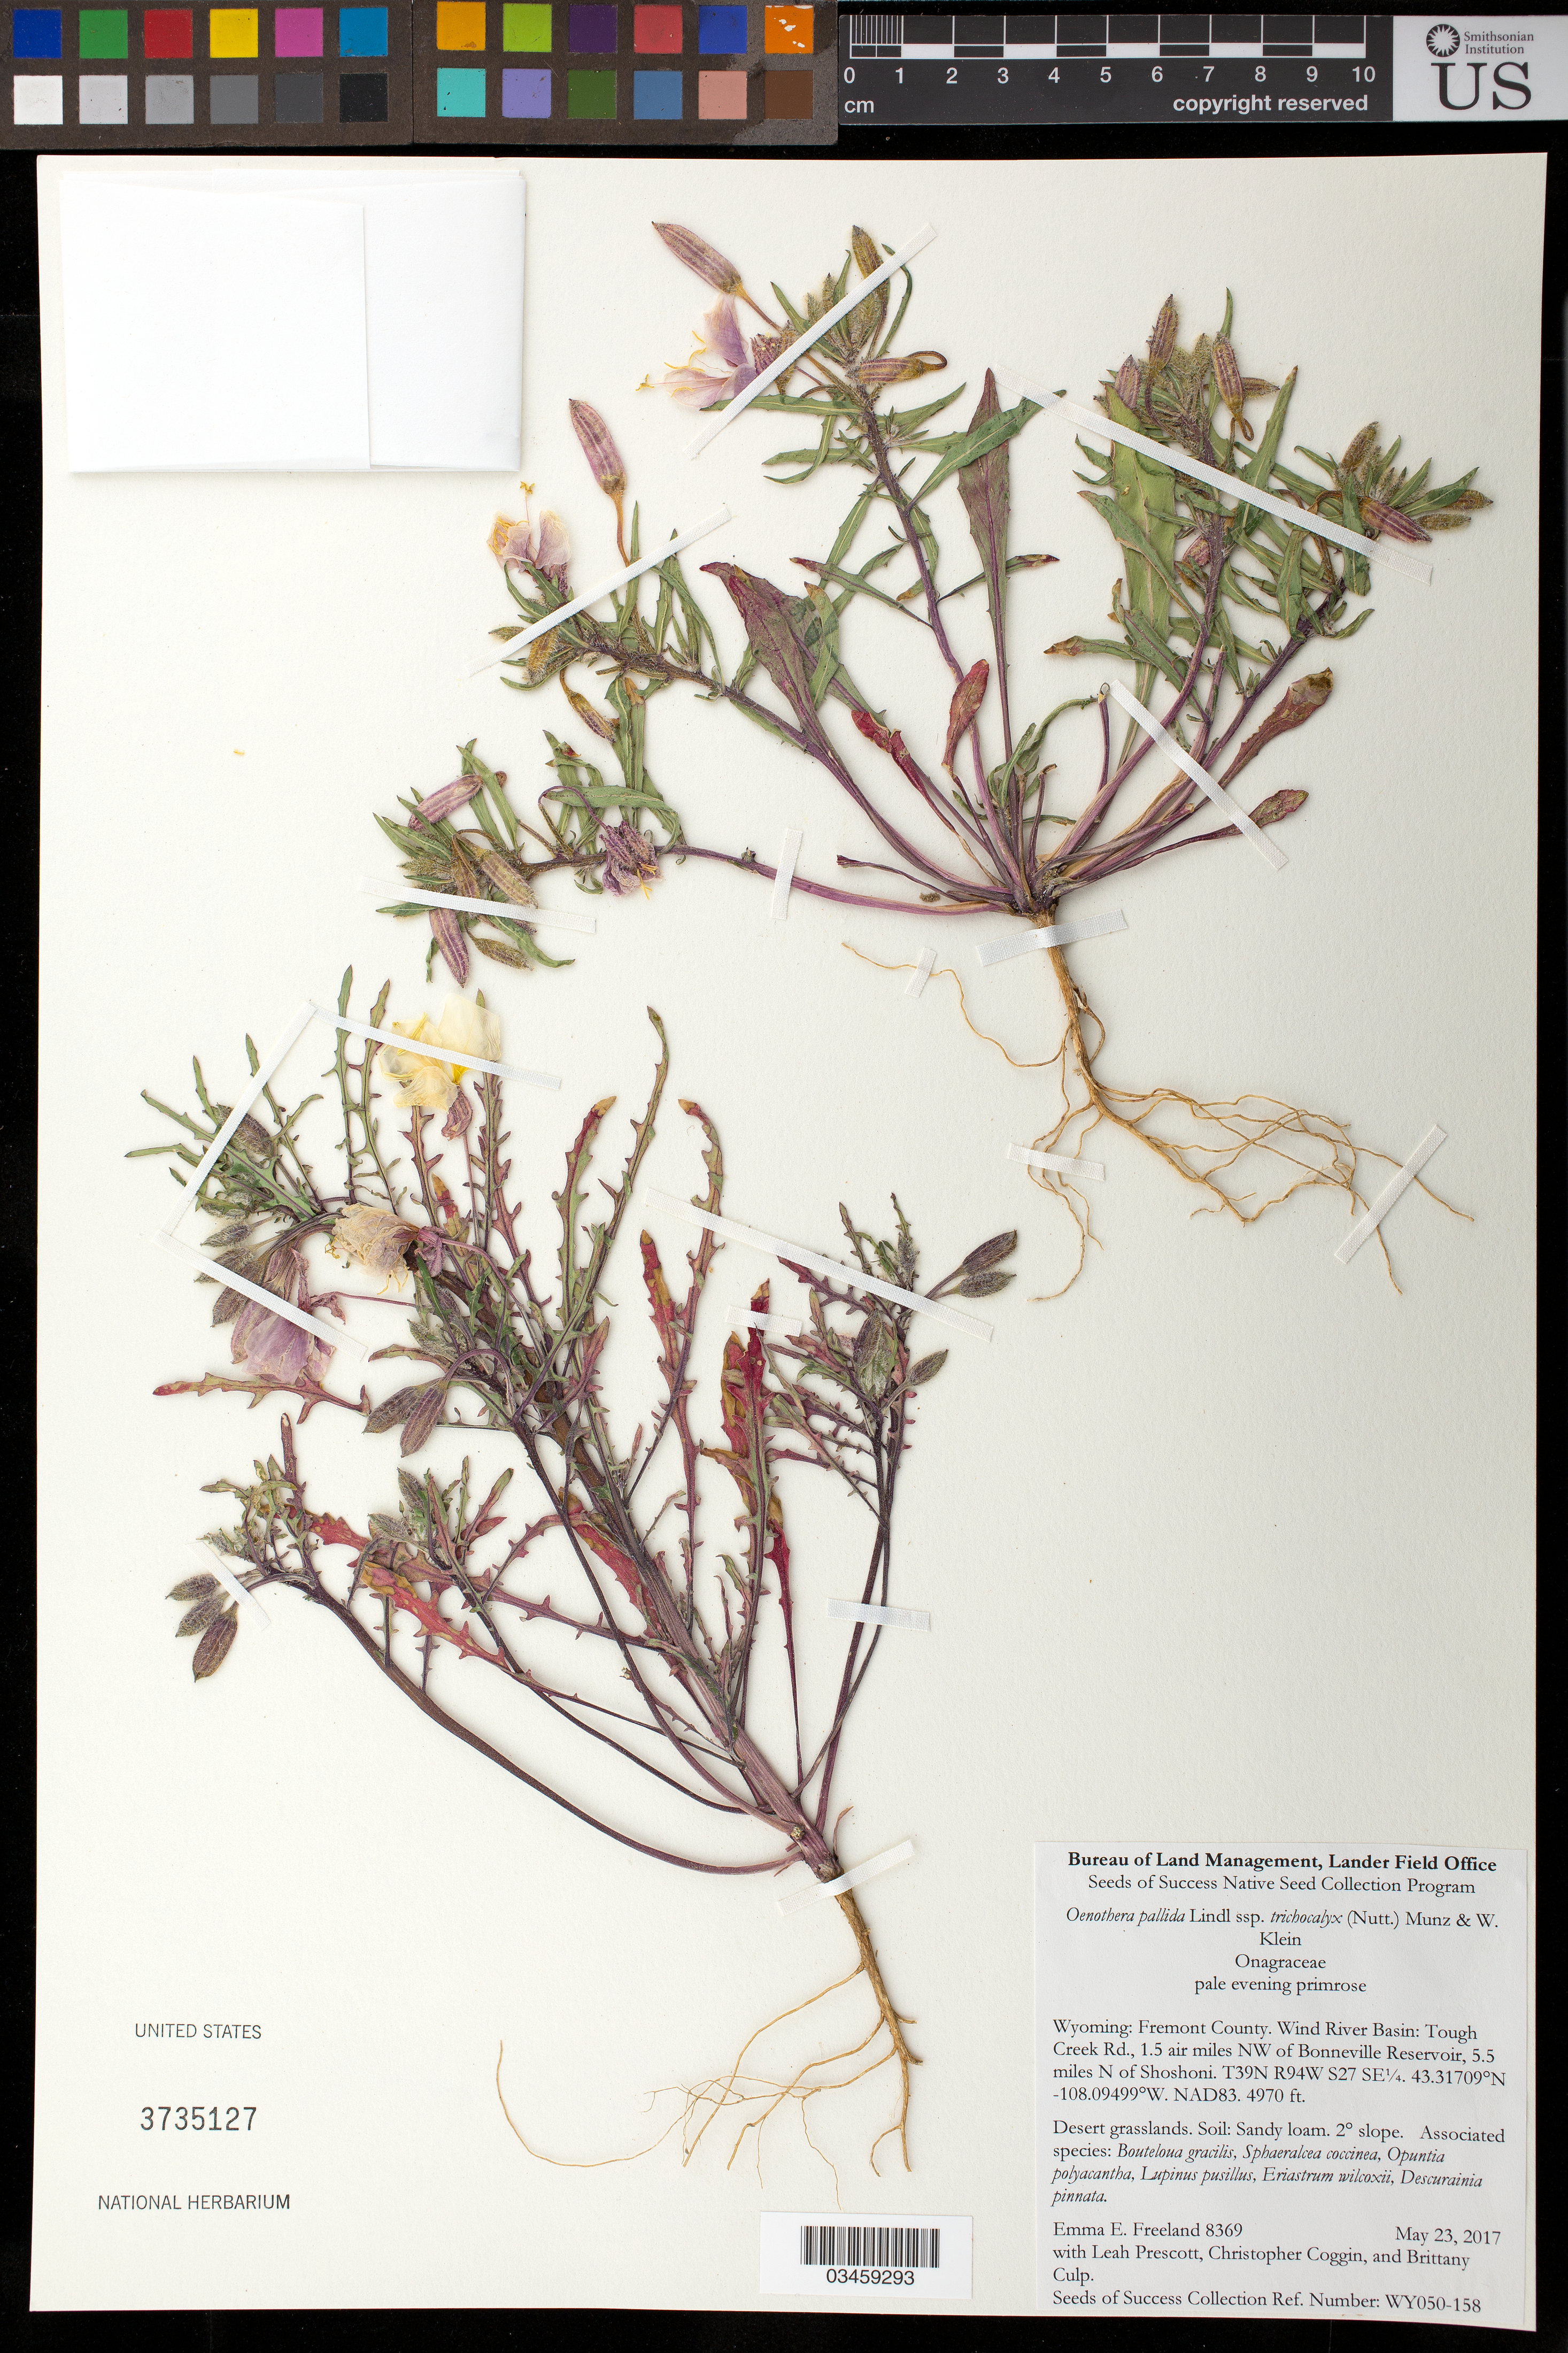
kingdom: Plantae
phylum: Tracheophyta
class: Magnoliopsida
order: Myrtales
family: Onagraceae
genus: Oenothera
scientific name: Oenothera pallida subsp. trichocalyx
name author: (Nutt.) Munz & W.M. Klein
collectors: E. Freeland, L. Prescott, C. Coggin & B. Culp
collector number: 8369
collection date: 2017-05-23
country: United States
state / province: Wyoming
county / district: Fremont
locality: Wind River Basin, Tough Creek Rd., 1.5 air mi. NW of Bonneville Reservoir, 5.5 mi. N of Shoshoni. T39N R94W S27 SE1/4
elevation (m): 1515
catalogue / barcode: US 3735127